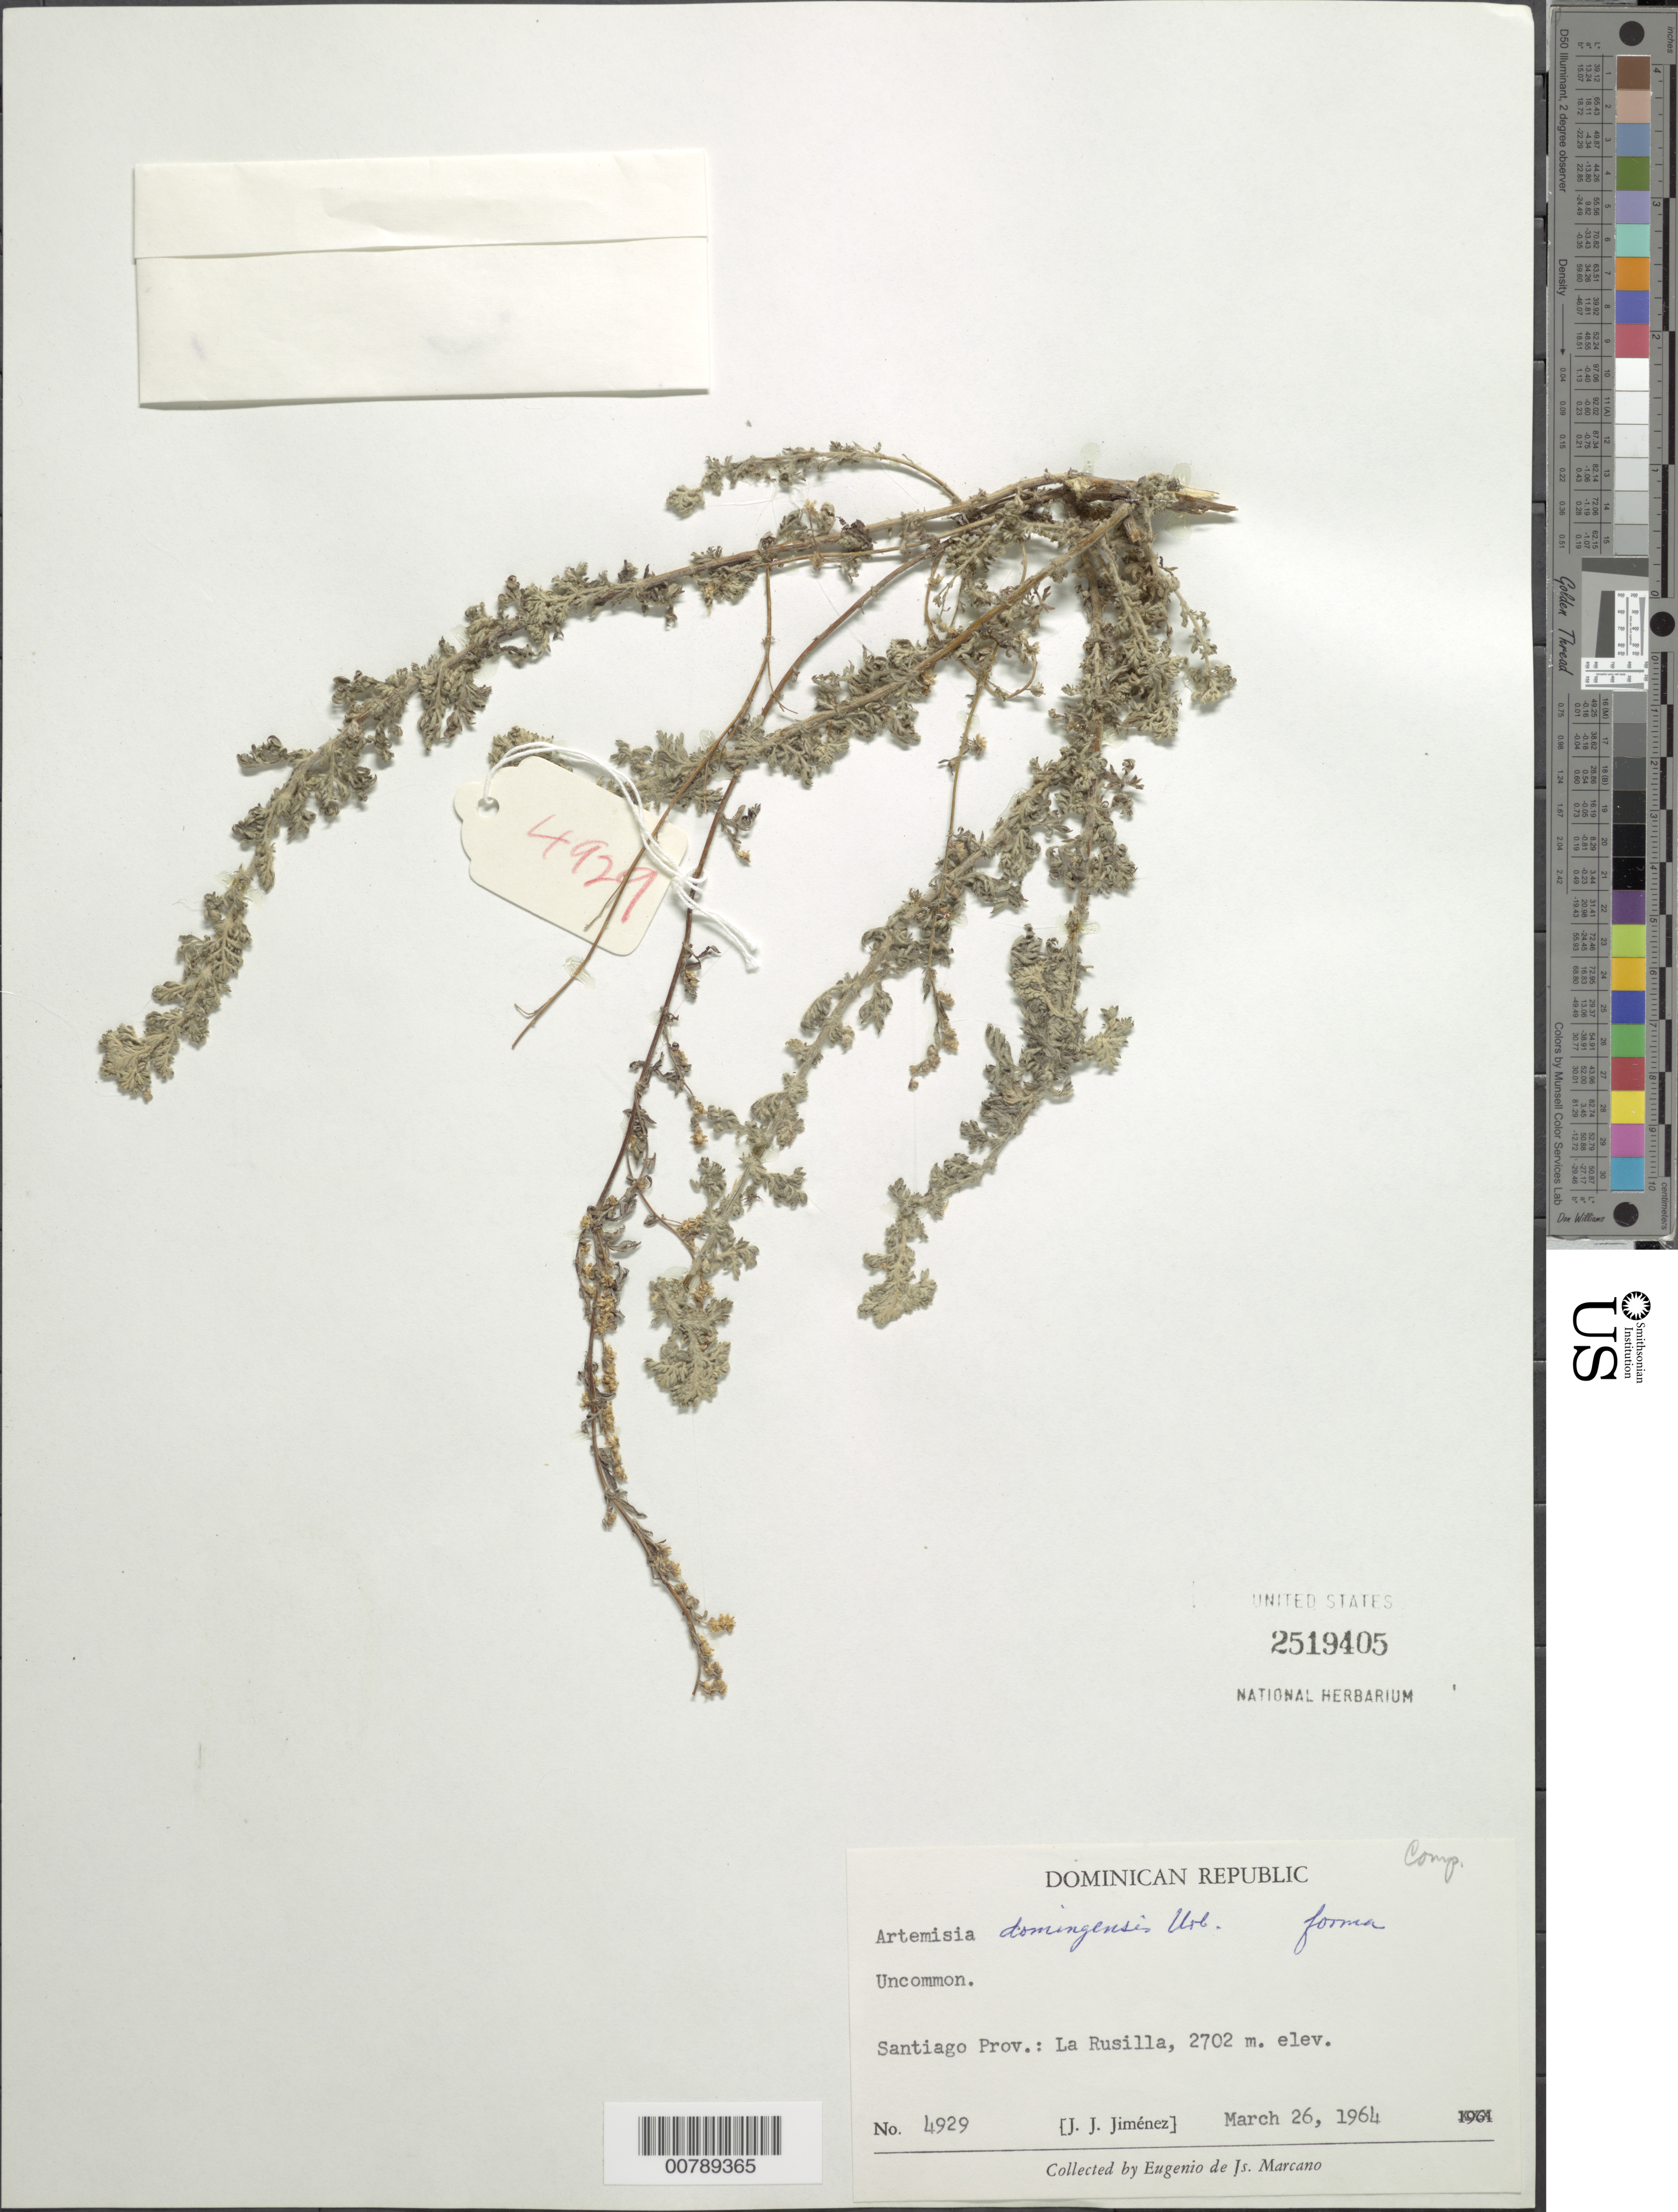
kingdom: Plantae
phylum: Tracheophyta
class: Magnoliopsida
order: Asterales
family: Asteraceae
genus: Artemisia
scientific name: Artemisia domingensis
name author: Urb.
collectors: J. J. Jiménez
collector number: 4929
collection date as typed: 26 Mar 1964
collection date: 1964-03-26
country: Dominican Republic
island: Hispaniola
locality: Santiago Province: La Rusilla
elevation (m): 2702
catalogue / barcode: US 2519405